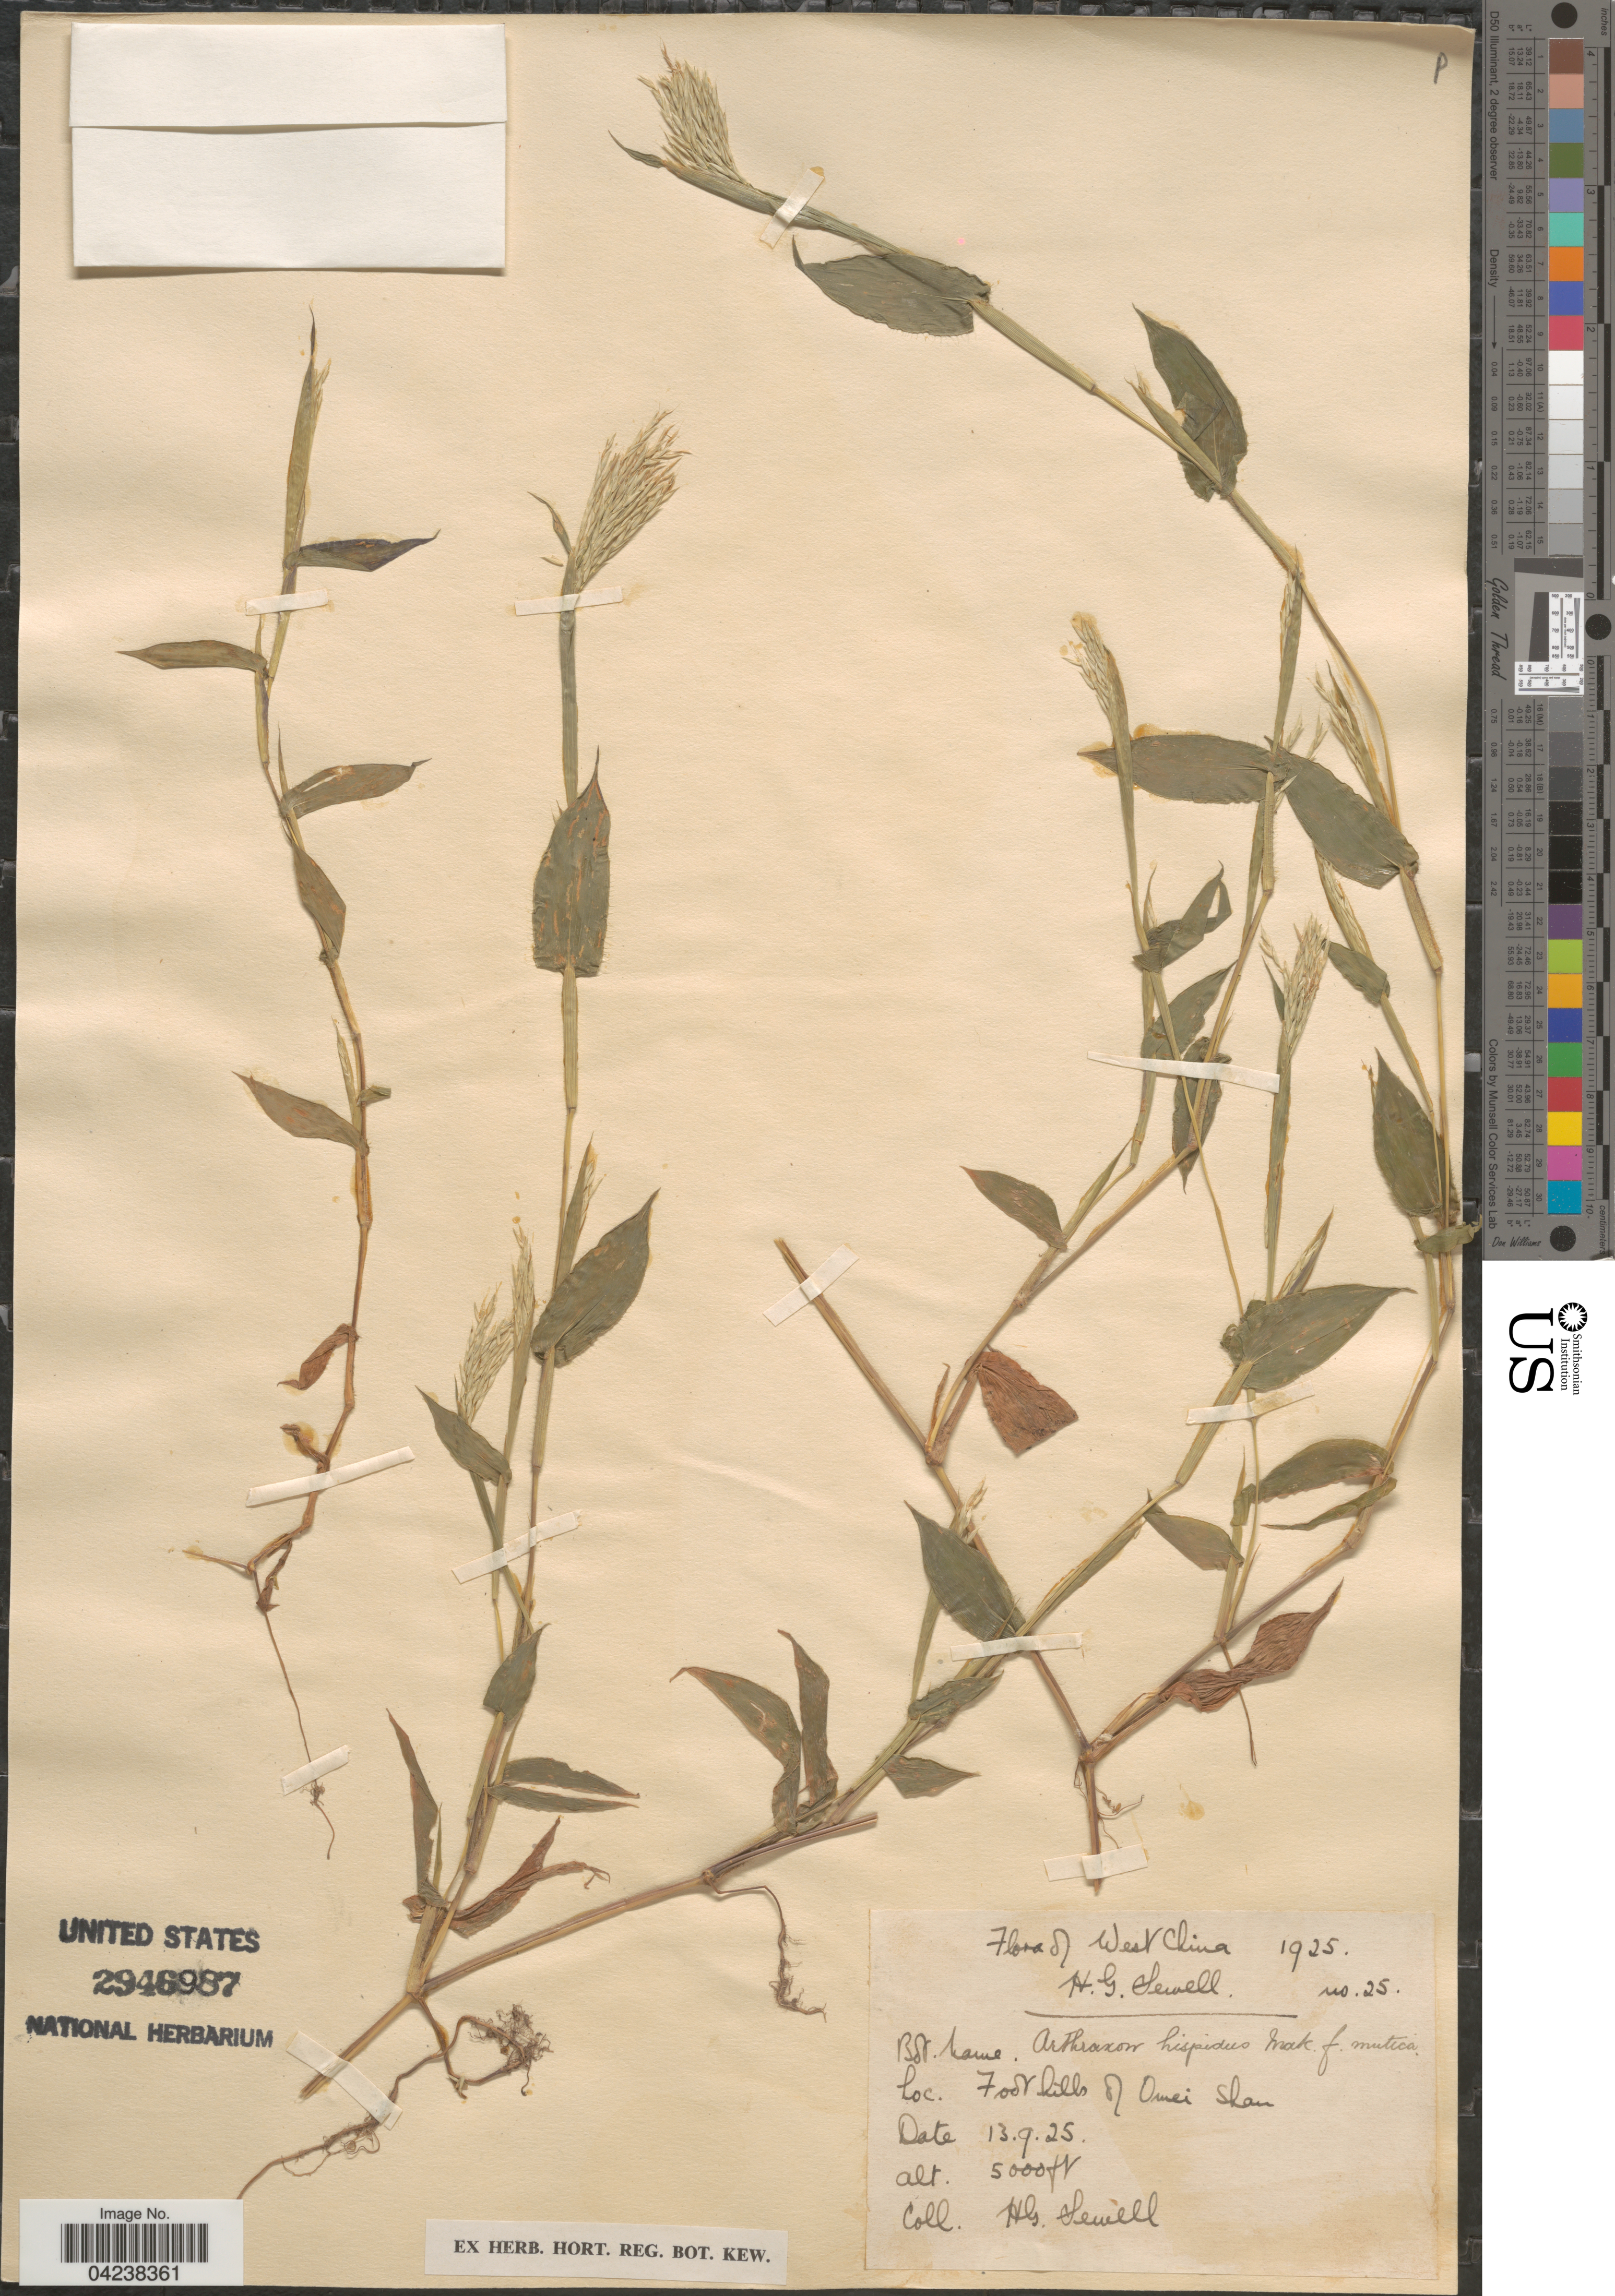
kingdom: Plantae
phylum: Tracheophyta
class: Liliopsida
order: Poales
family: Poaceae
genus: Arthraxon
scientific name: Arthraxon hispidus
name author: (Thunb.) Makino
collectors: H. Sewell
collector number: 25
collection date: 1925-09-13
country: China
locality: West China. Foothills of Omei Shan.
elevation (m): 1524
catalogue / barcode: US 2946987